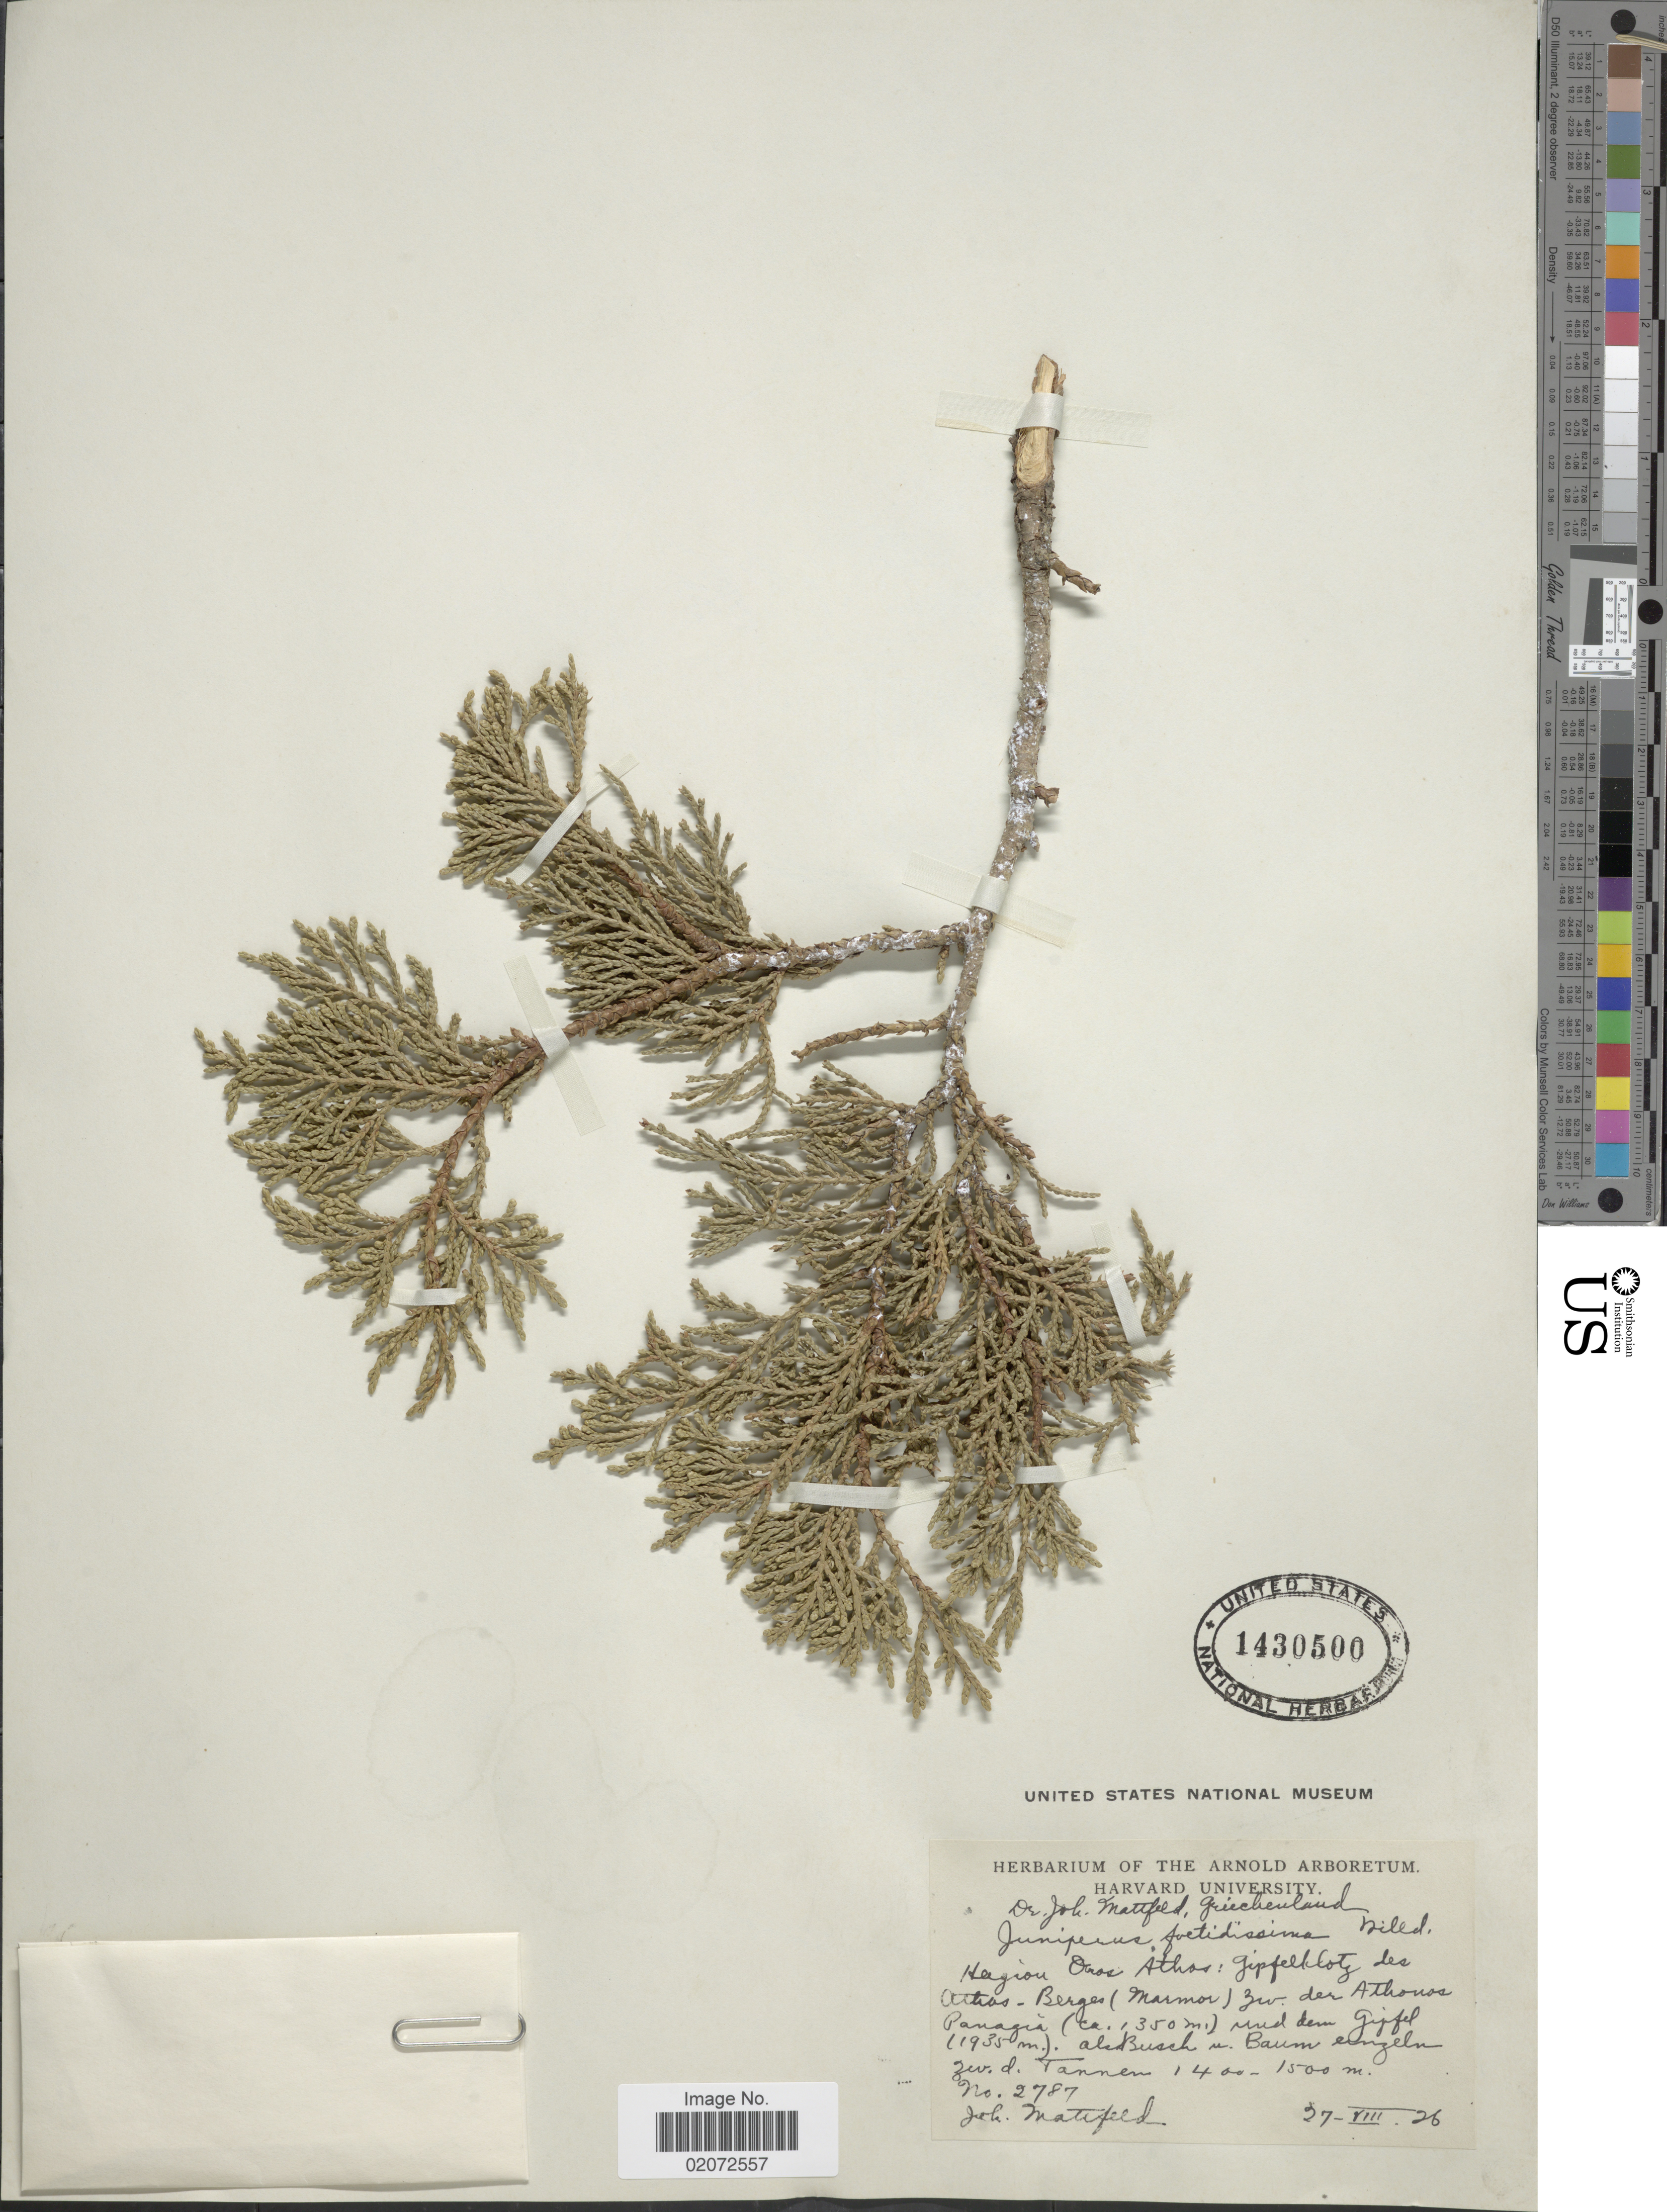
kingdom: Plantae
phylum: Tracheophyta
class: Pinopsida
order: Pinales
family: Cupressaceae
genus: Juniperus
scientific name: Juniperus foetidissima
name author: Willd.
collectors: J. Mattfeld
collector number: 2787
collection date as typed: Transcribed d/m/y: 27/8/26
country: Greece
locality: Griechenland. Hagion Oros Athos: gipfelklotz des Athos-Berges (Marmor) Zw. der Athonos Panagia, und dem Gipfel. als Busch u. Baum einzeln zw. d. Tannen.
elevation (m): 1400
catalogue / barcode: US 1430500